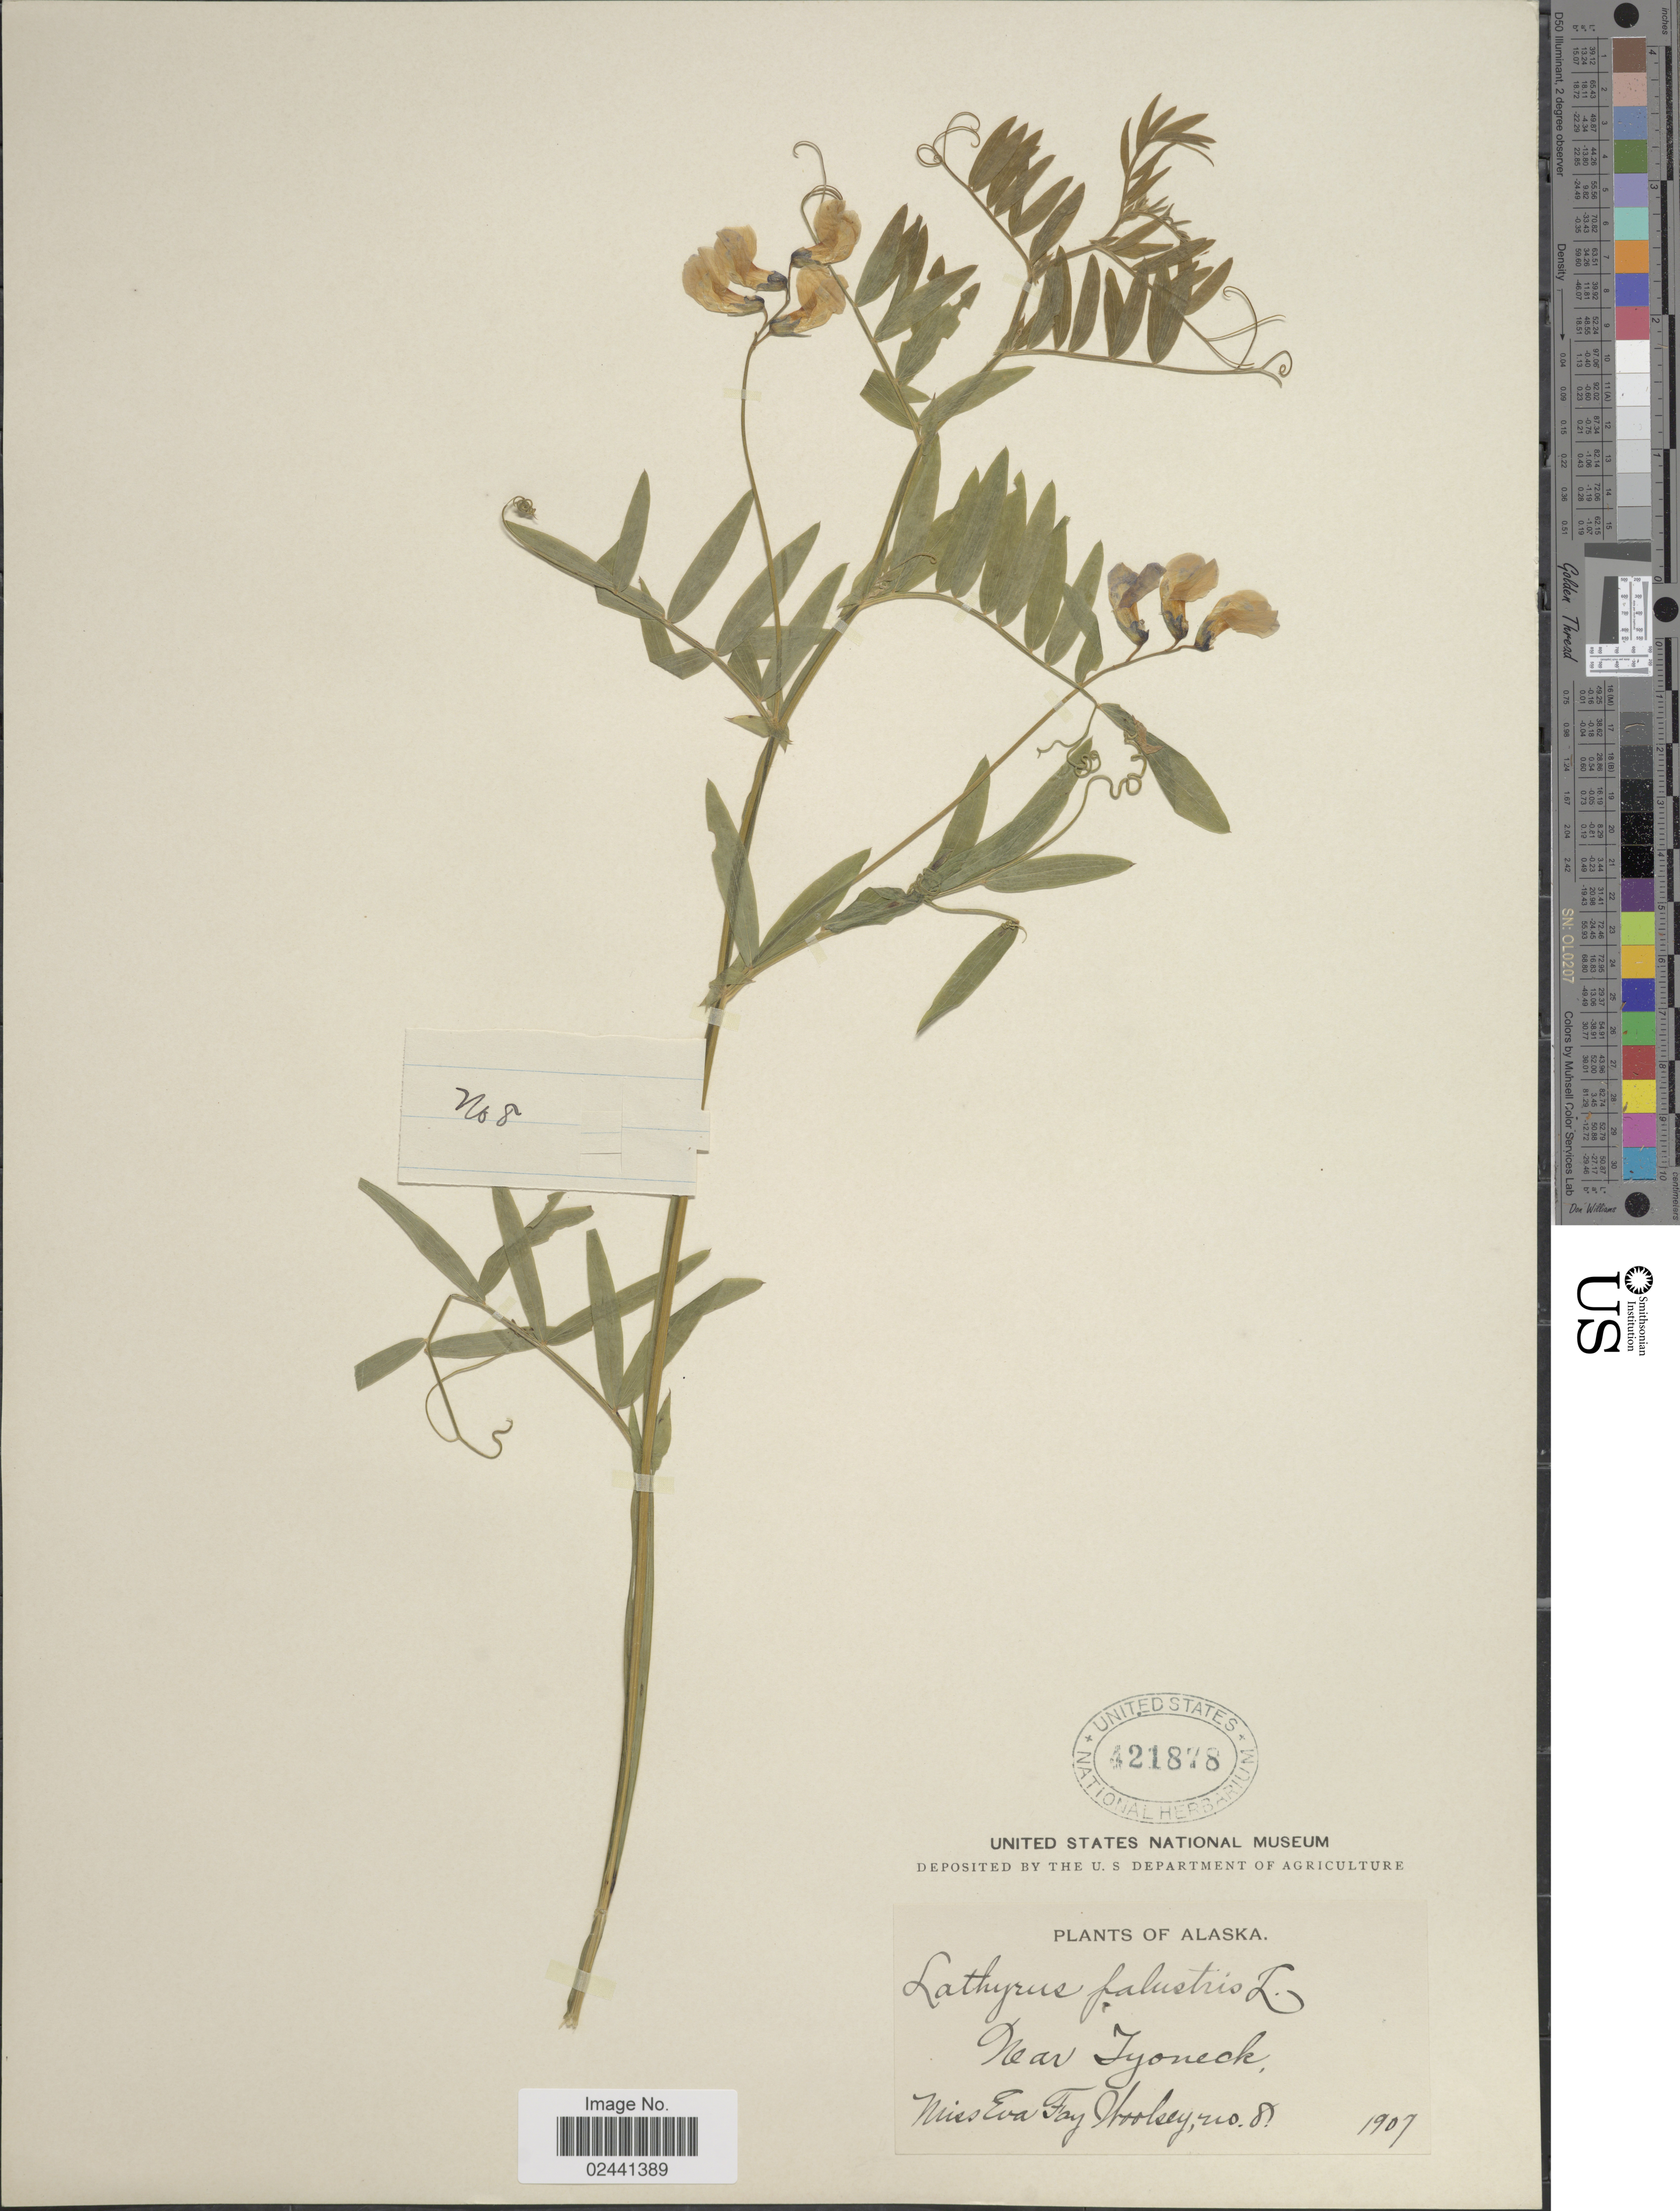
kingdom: Plantae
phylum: Tracheophyta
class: Magnoliopsida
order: Fabales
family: Fabaceae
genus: Lathyrus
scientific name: Lathyrus palustris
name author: L.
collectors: E. Woolsey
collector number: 8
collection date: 1907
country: United States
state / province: Alaska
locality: Near Tyoneck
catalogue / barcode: US 421878